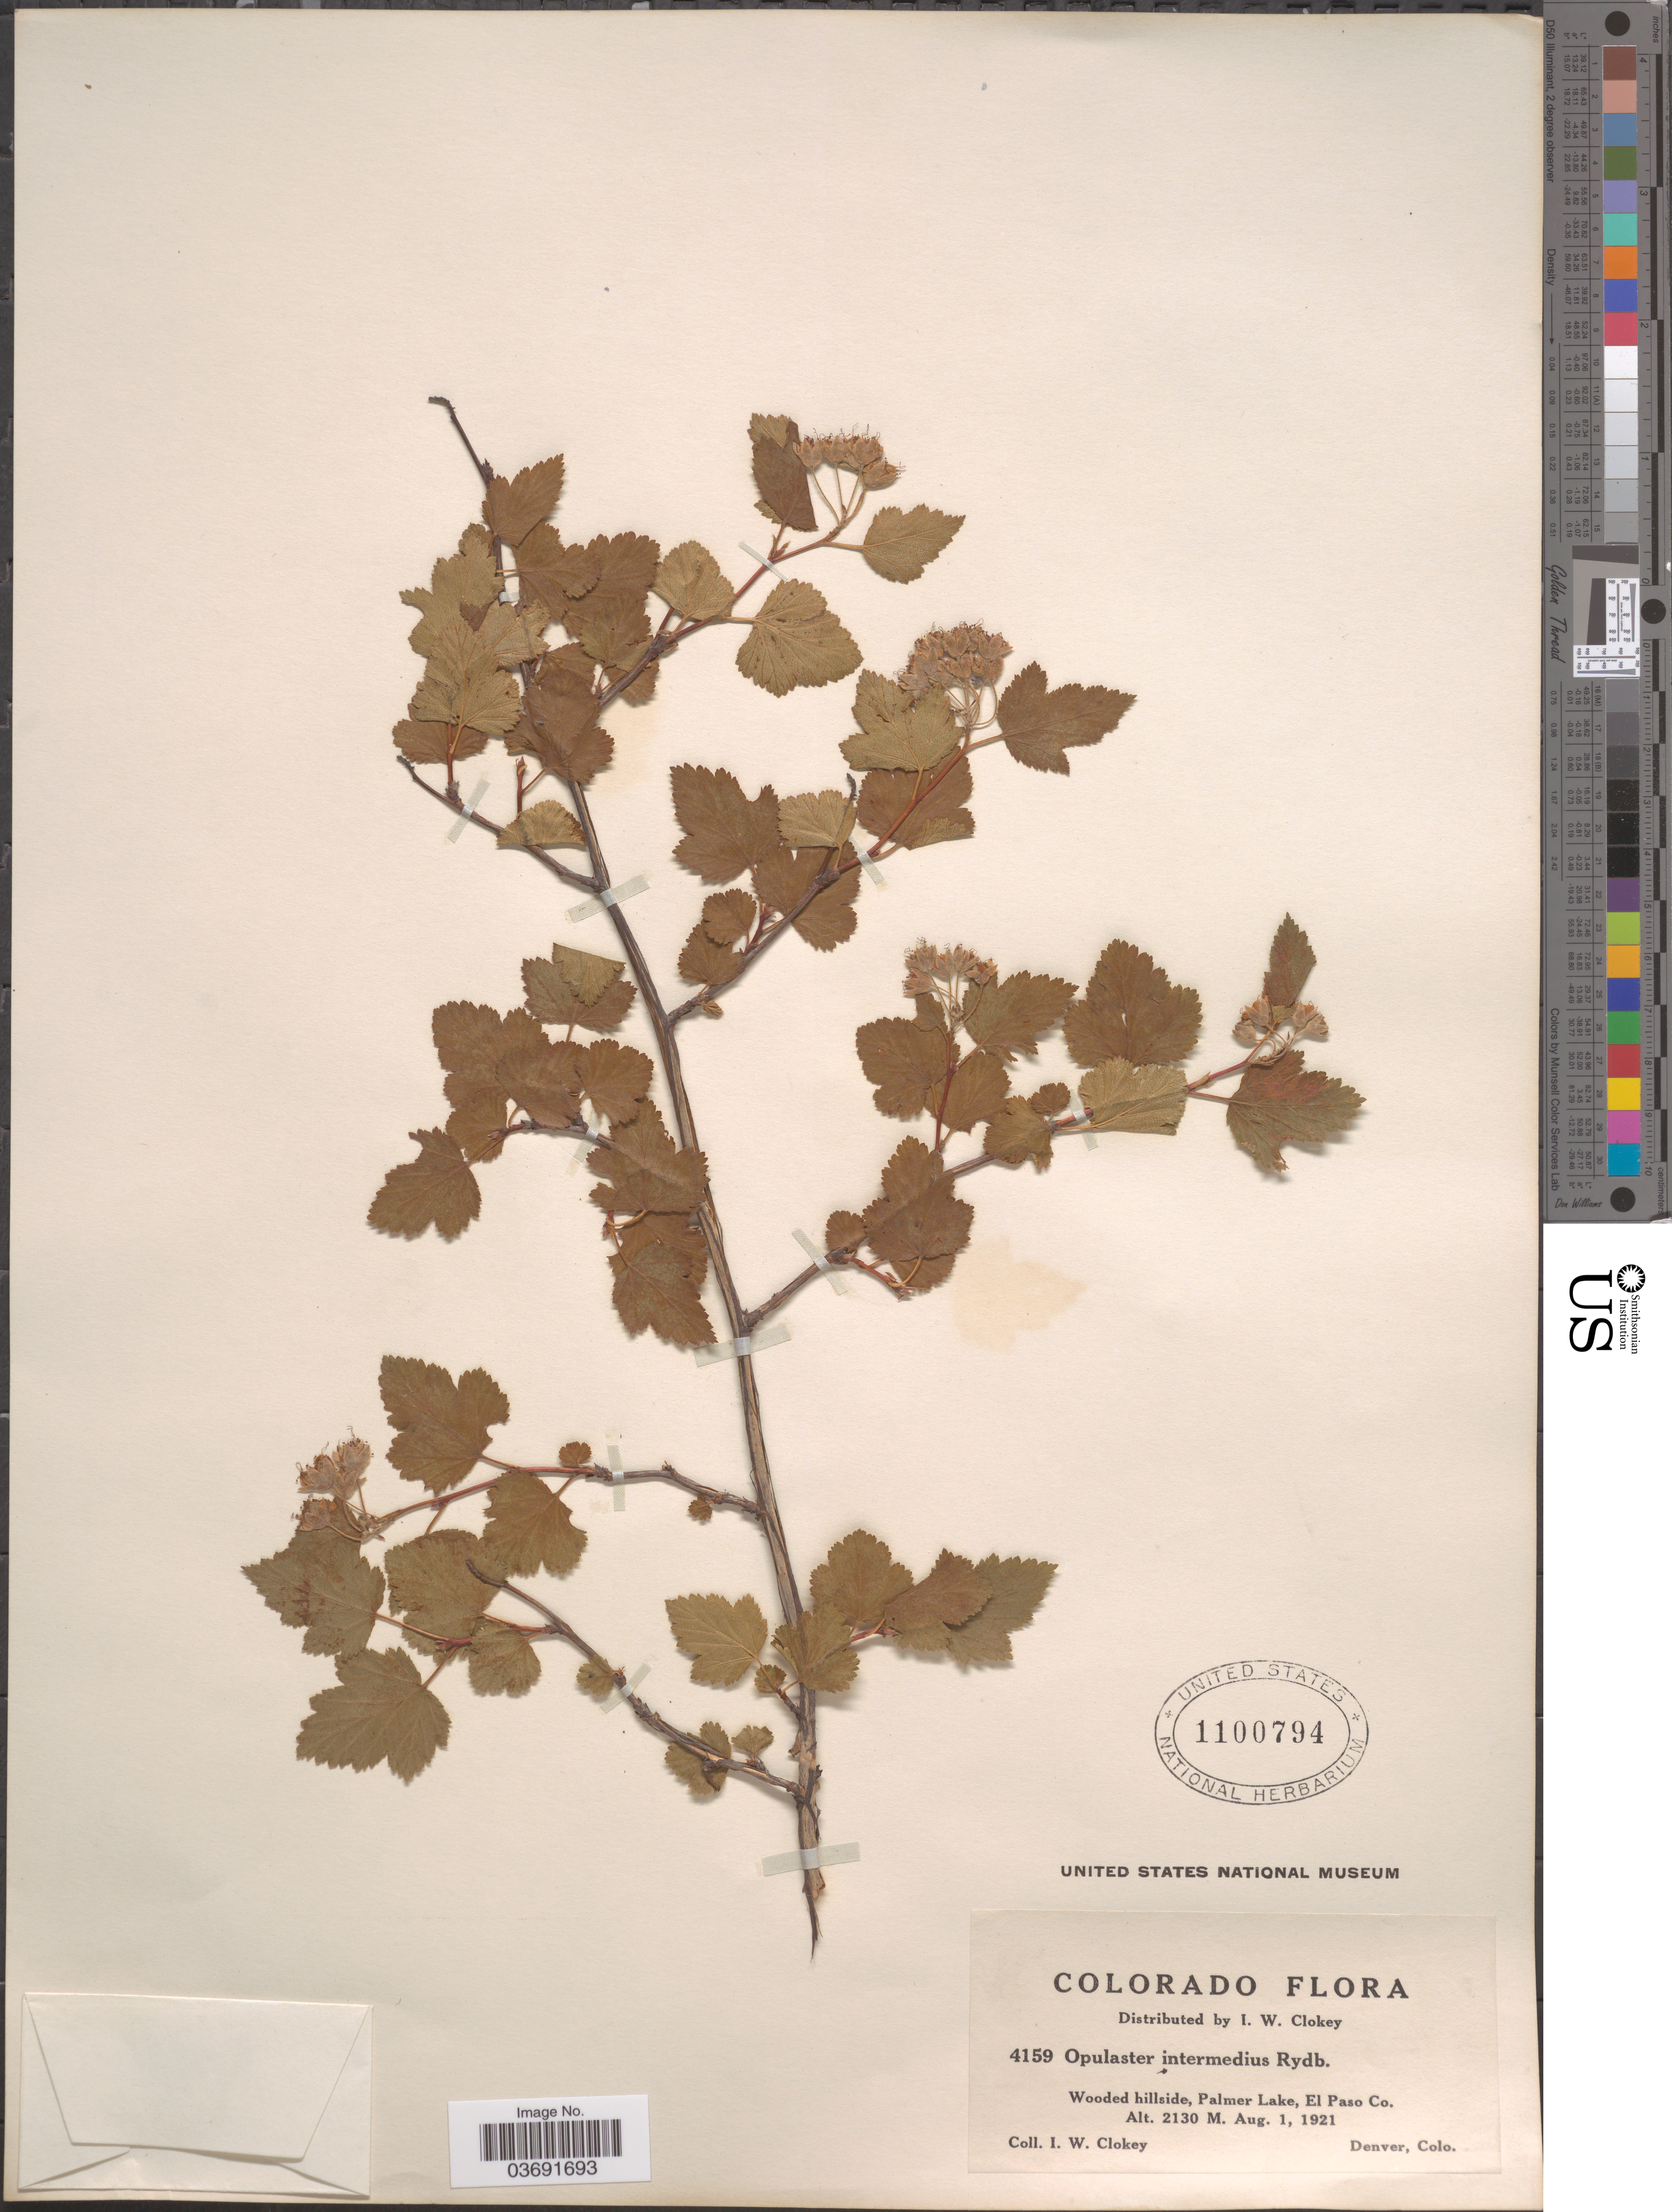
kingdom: Plantae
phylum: Tracheophyta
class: Magnoliopsida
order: Rosales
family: Rosaceae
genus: Physocarpus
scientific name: Physocarpus intermedius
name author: (Rydb.) C.K. Schneid.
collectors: I. W. Clokey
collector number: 4159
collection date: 1921-08-01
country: United States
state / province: Colorado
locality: Wooded hillside, Palmer Lake, El Paso Co.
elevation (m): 2130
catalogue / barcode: US 1100794